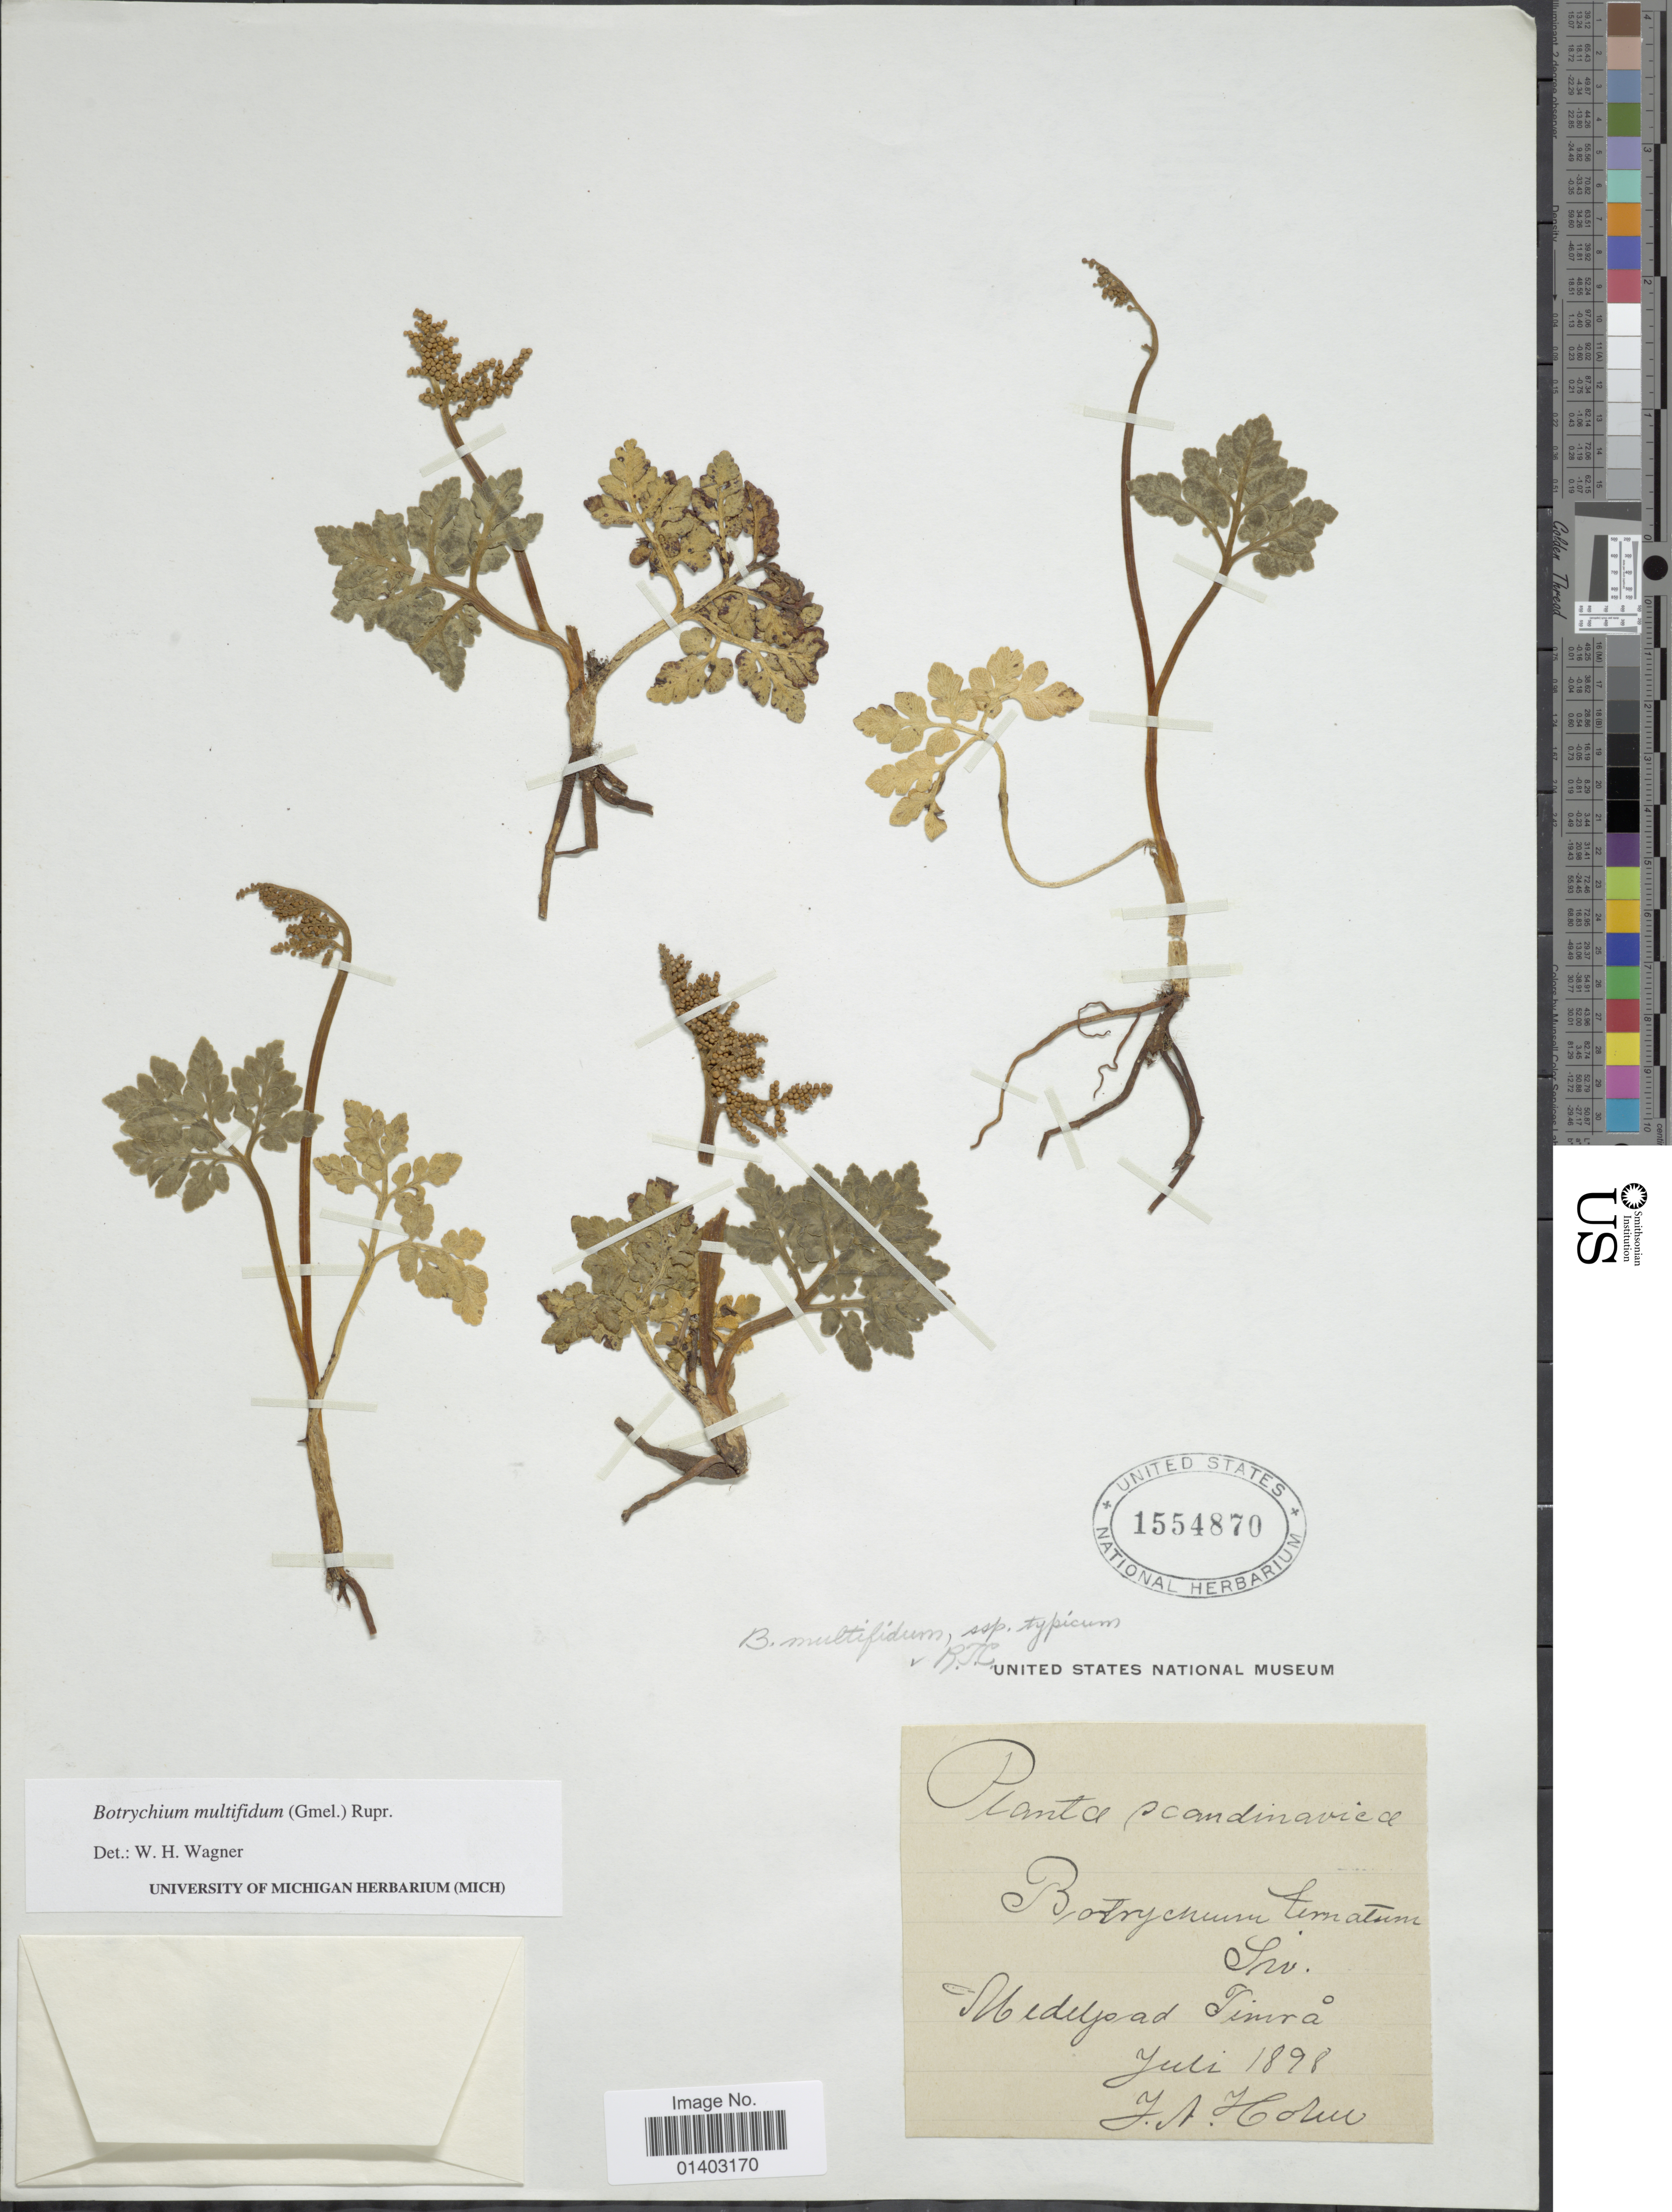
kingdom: Plantae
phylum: Tracheophyta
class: Polypodiopsida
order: Ophioglossales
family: Ophioglossaceae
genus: Botrychium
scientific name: Botrychium multifidum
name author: (J.F. Gmel.) Rupr.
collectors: J. H. Holm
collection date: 1898-07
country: Sweden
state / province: Västernorrland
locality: Scandinavicae, Medelpad Timrå.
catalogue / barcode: US 1554870